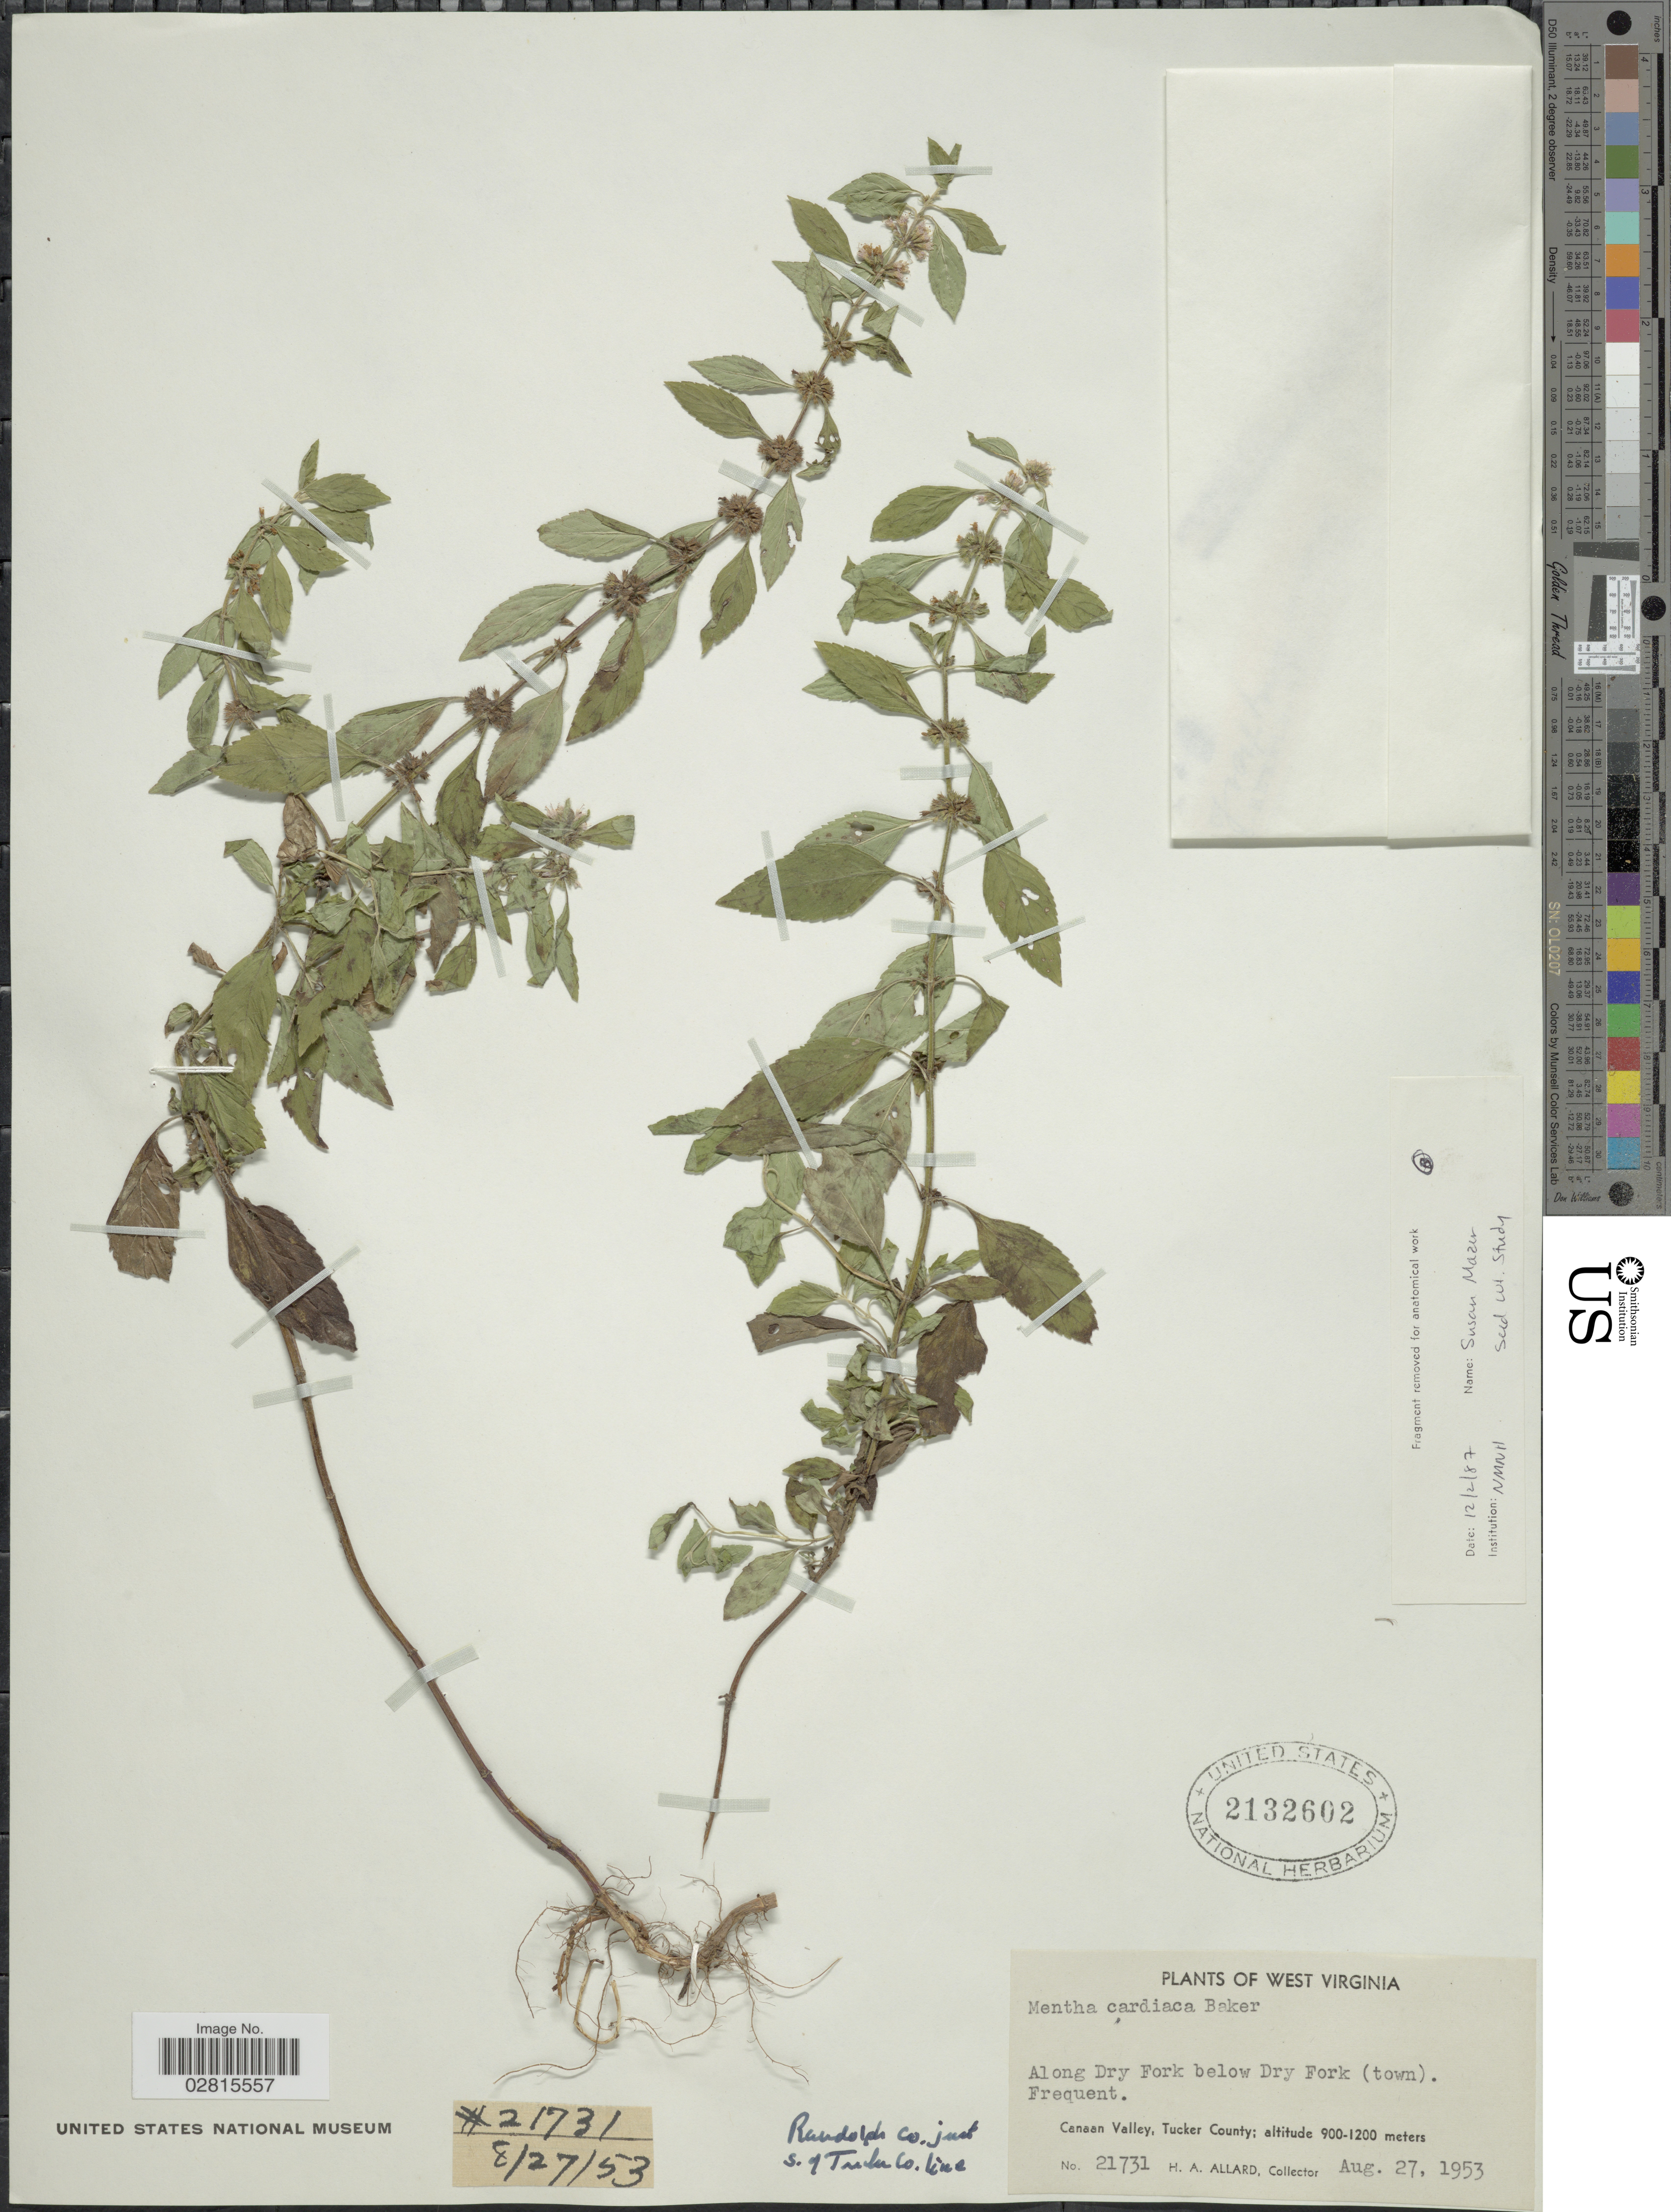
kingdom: Plantae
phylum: Tracheophyta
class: Magnoliopsida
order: Lamiales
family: Lamiaceae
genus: Mentha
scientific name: Mentha x cardiaca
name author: (S.F. Gray) Gerarde ex Baker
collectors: H. A. Allard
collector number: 21731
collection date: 1953-08-27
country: United States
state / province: West Virginia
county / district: Tucker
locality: Along Dry Fork below Dry Fork (town), Canaan Valley, Tucker County, Randolph Co. just S. of Tucker Co. line.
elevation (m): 900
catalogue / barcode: US 2132602